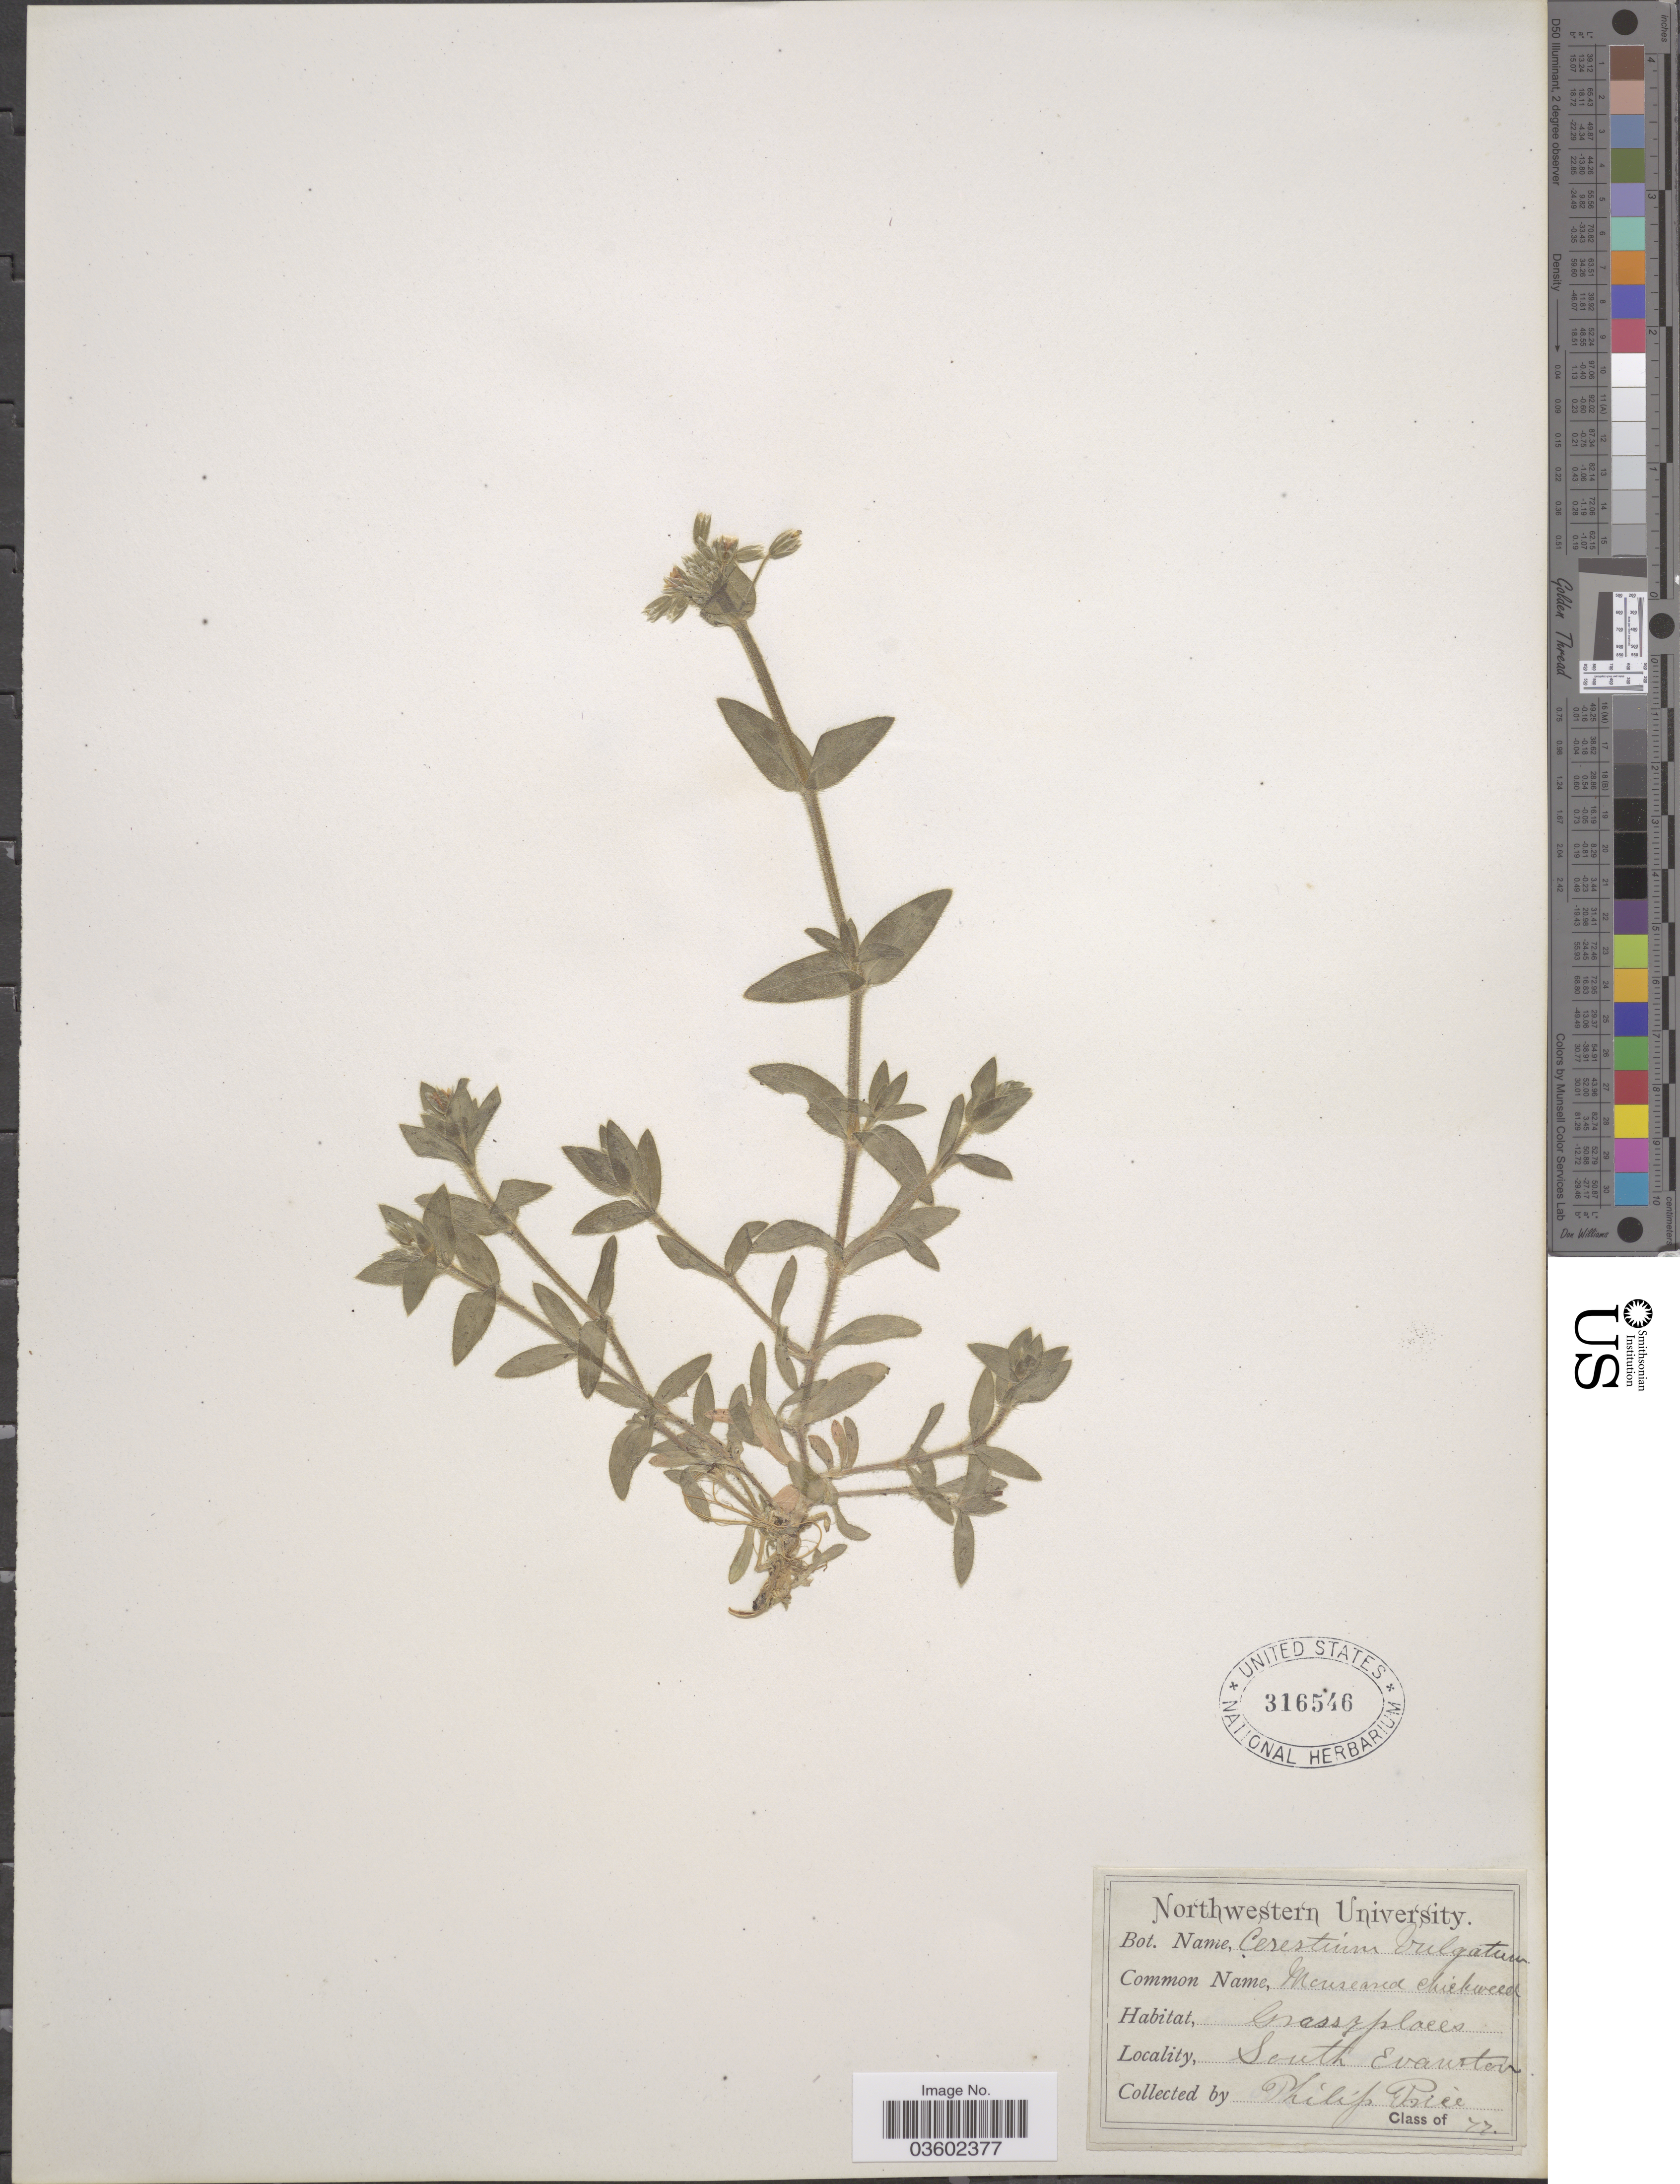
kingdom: Plantae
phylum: Tracheophyta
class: Magnoliopsida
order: Caryophyllales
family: Caryophyllaceae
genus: Cerastium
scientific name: Cerastium vulgatum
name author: L.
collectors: P. Price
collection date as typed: Transcribed d/m/y: //77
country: United States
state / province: Illinois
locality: South Evanston.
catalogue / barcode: US 316546